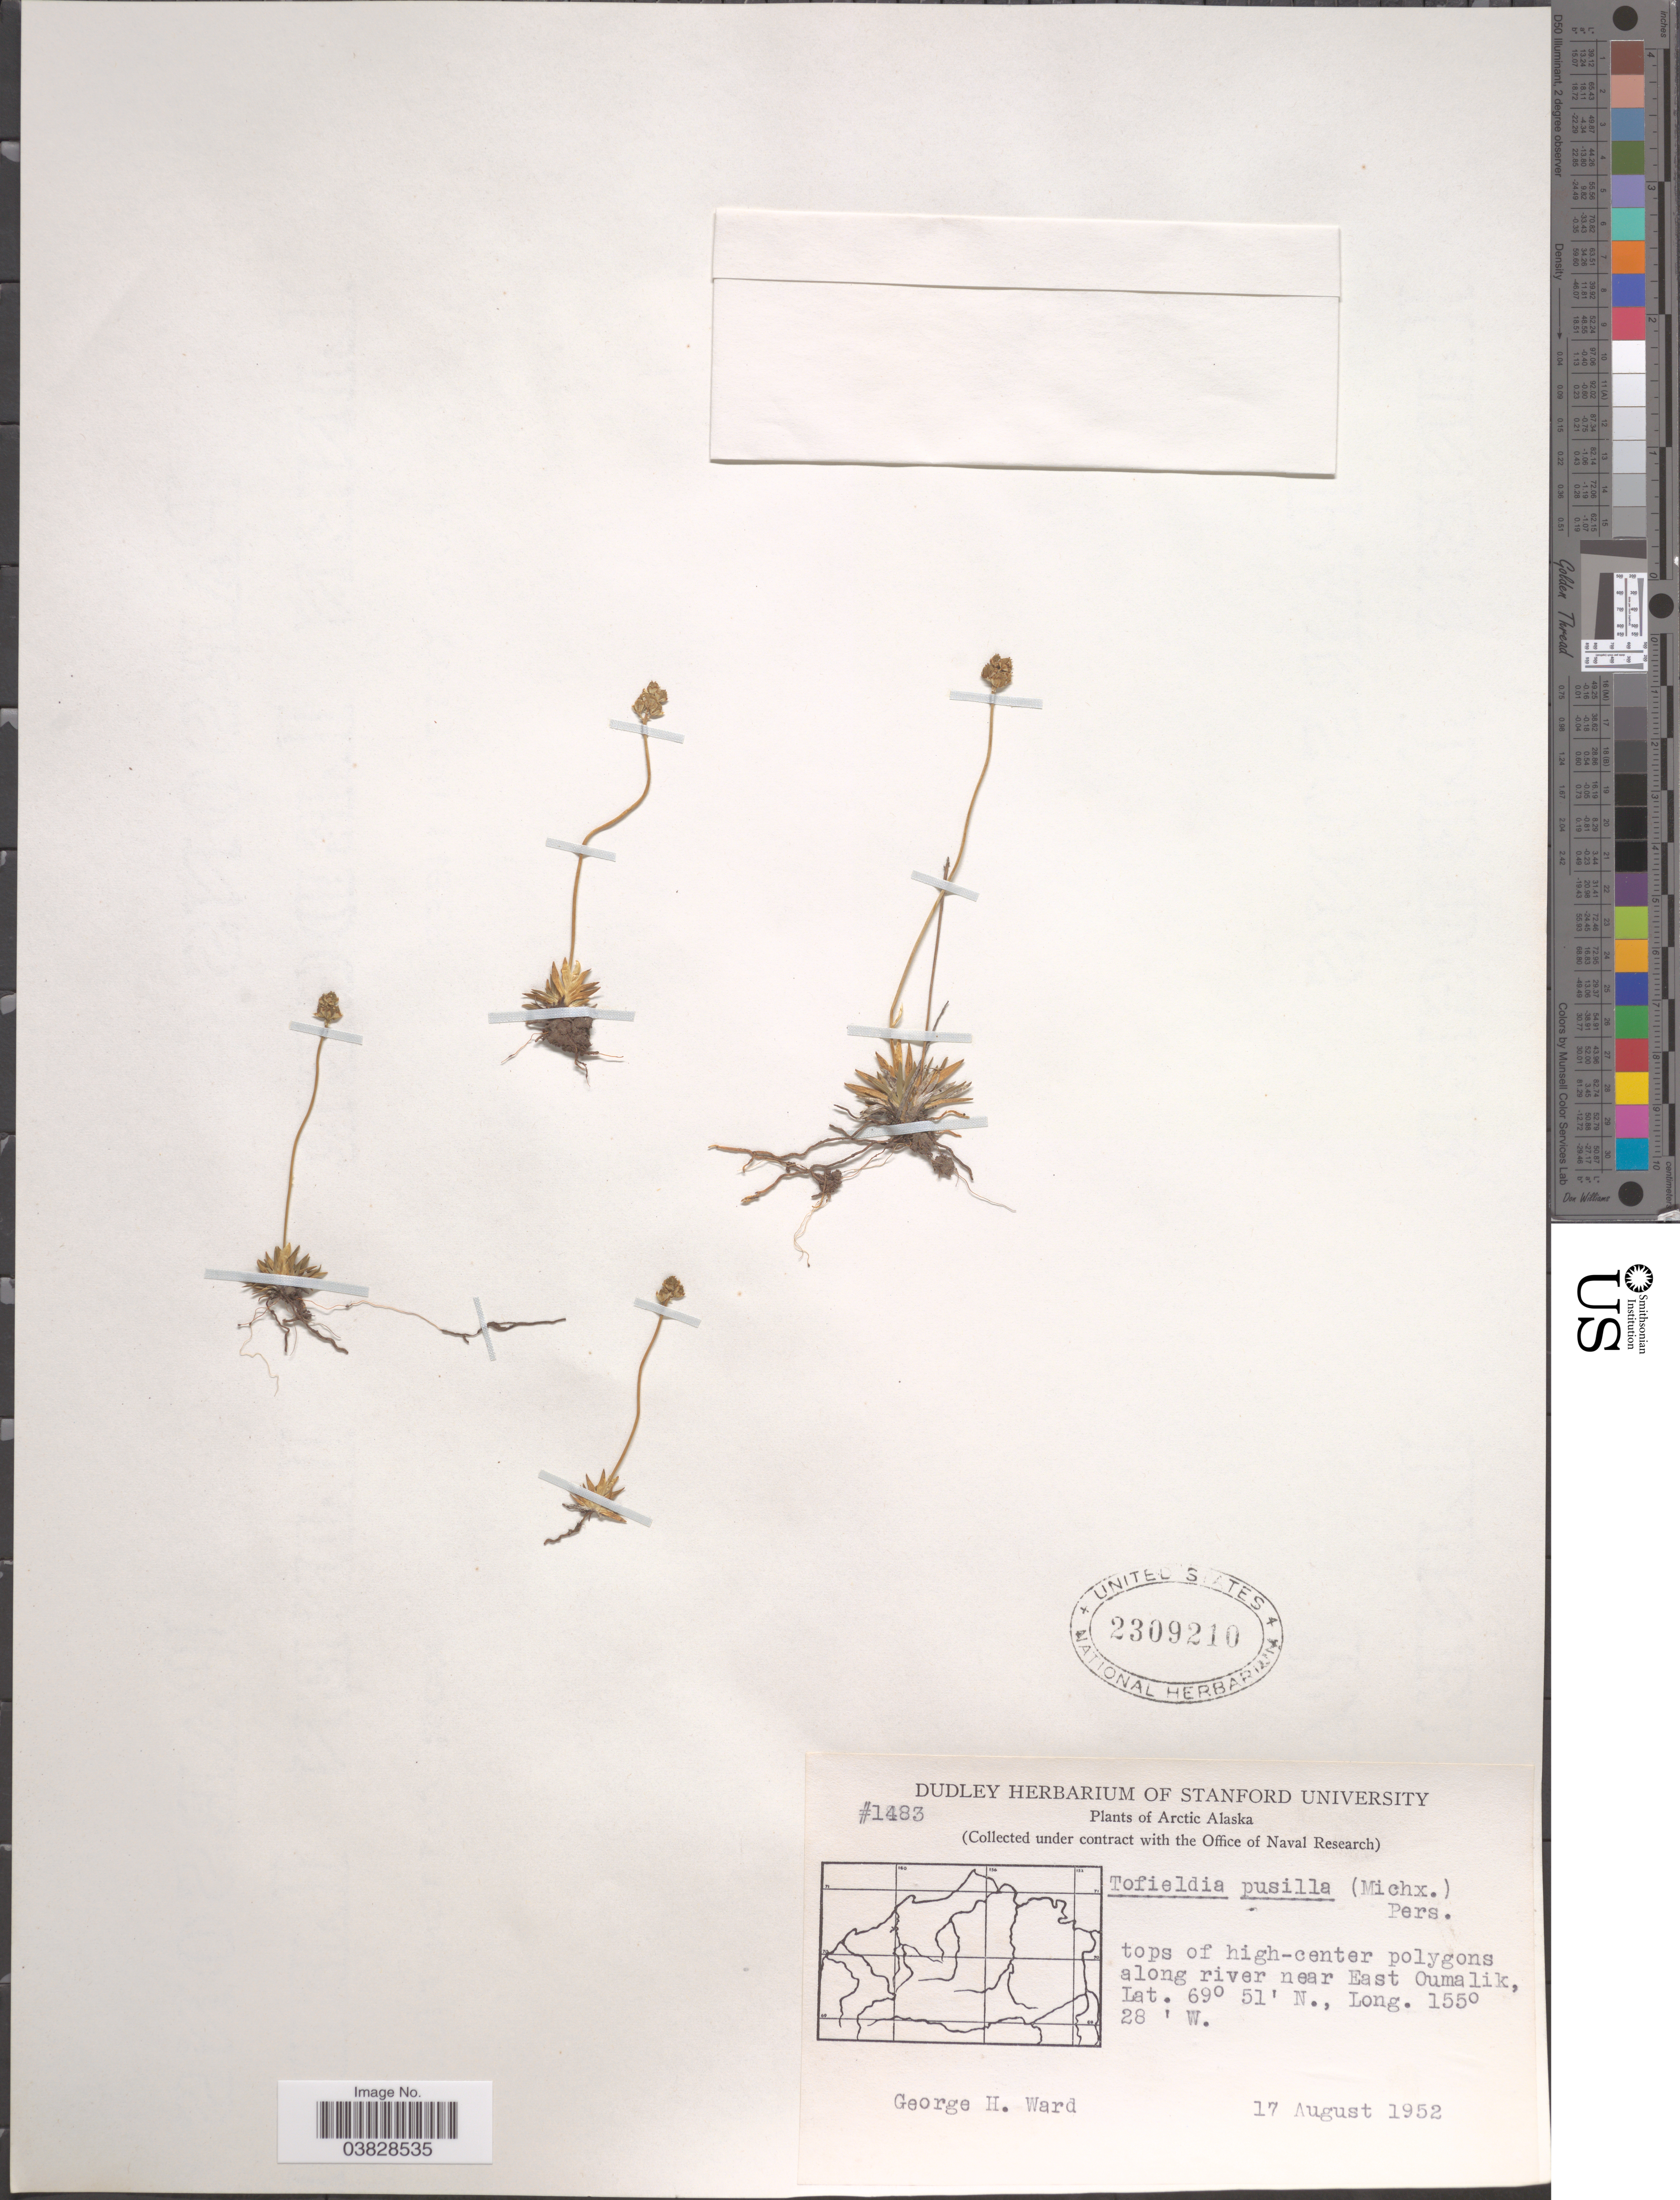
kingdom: Plantae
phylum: Tracheophyta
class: Liliopsida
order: Alismatales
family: Tofieldiaceae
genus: Tofieldia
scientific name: Tofieldia pusilla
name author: (Michx.) Pers.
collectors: G. H. Ward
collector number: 1483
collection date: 1952-08-17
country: United States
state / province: Alaska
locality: Arctic Alaska. Tops of high-center polygons along river near East Oumalik.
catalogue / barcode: US 2309210